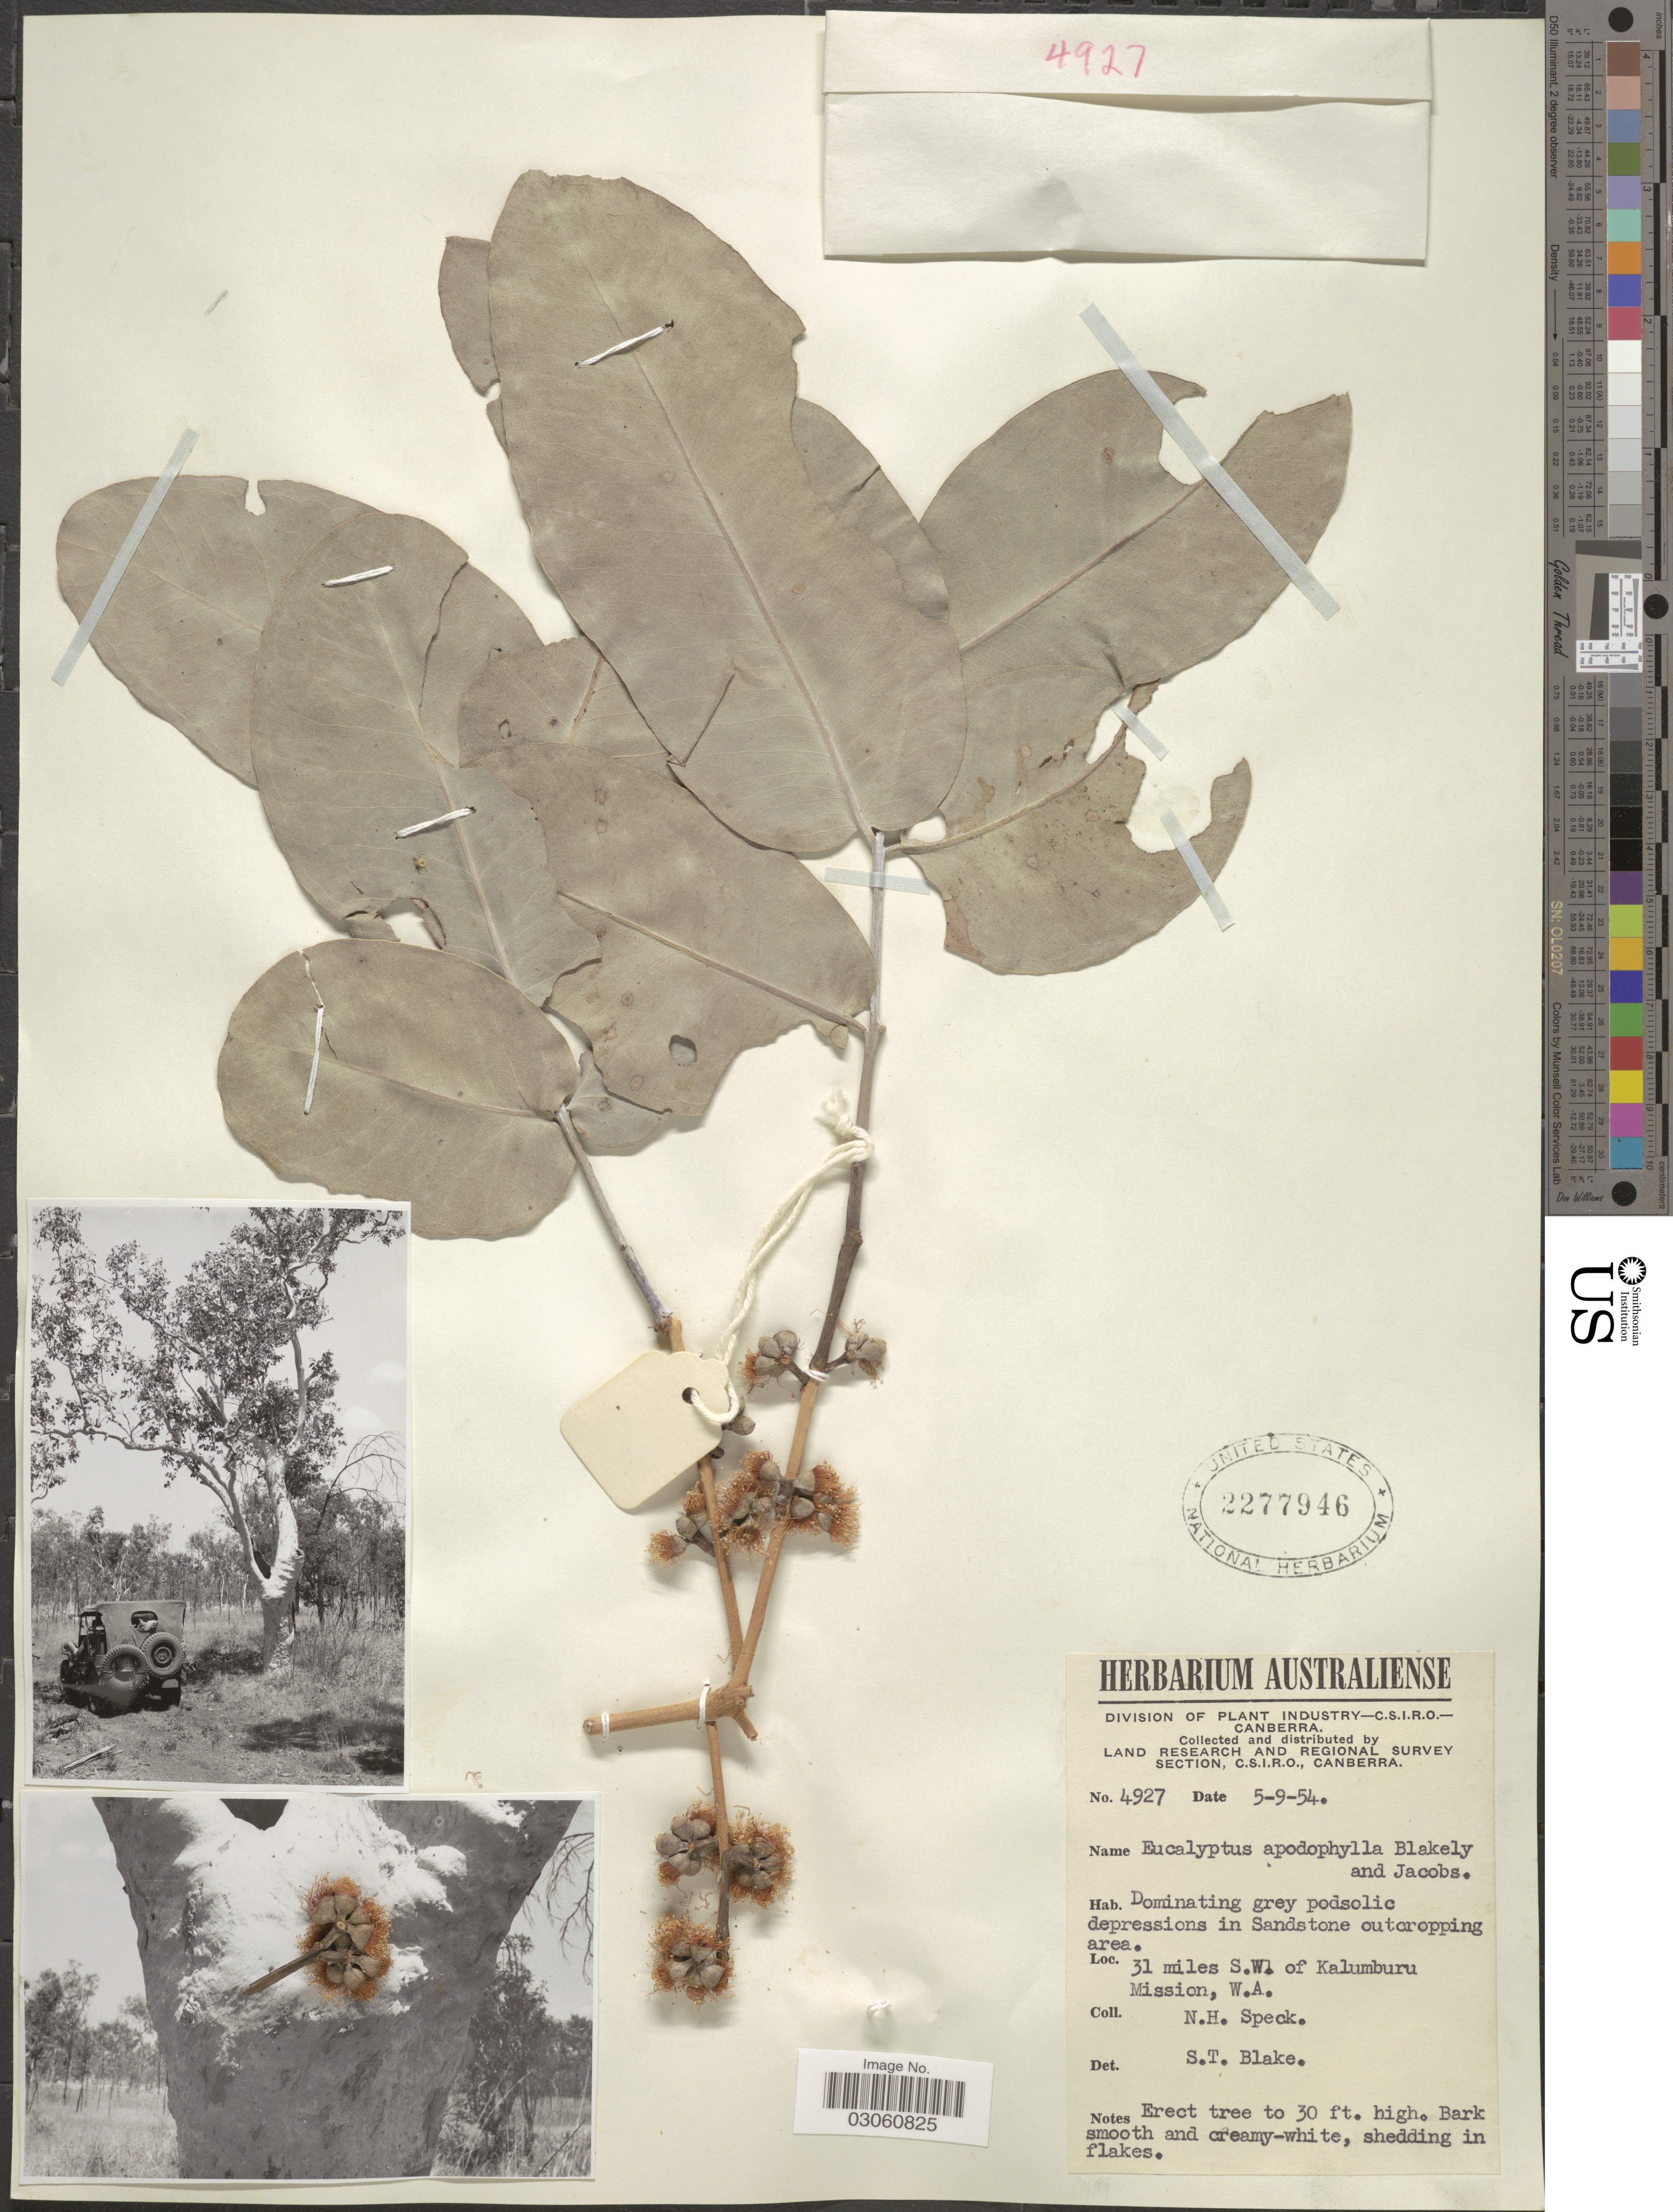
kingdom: Plantae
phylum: Tracheophyta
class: Magnoliopsida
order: Myrtales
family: Myrtaceae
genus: Eucalyptus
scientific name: Eucalyptus apodophylla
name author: Blakely & Jacobs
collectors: N. Speck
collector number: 4927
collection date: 1954-09-05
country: Australia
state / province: Western Australia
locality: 31 miles S.W. of Kalumburu Mission, W.A.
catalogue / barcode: US 2277946